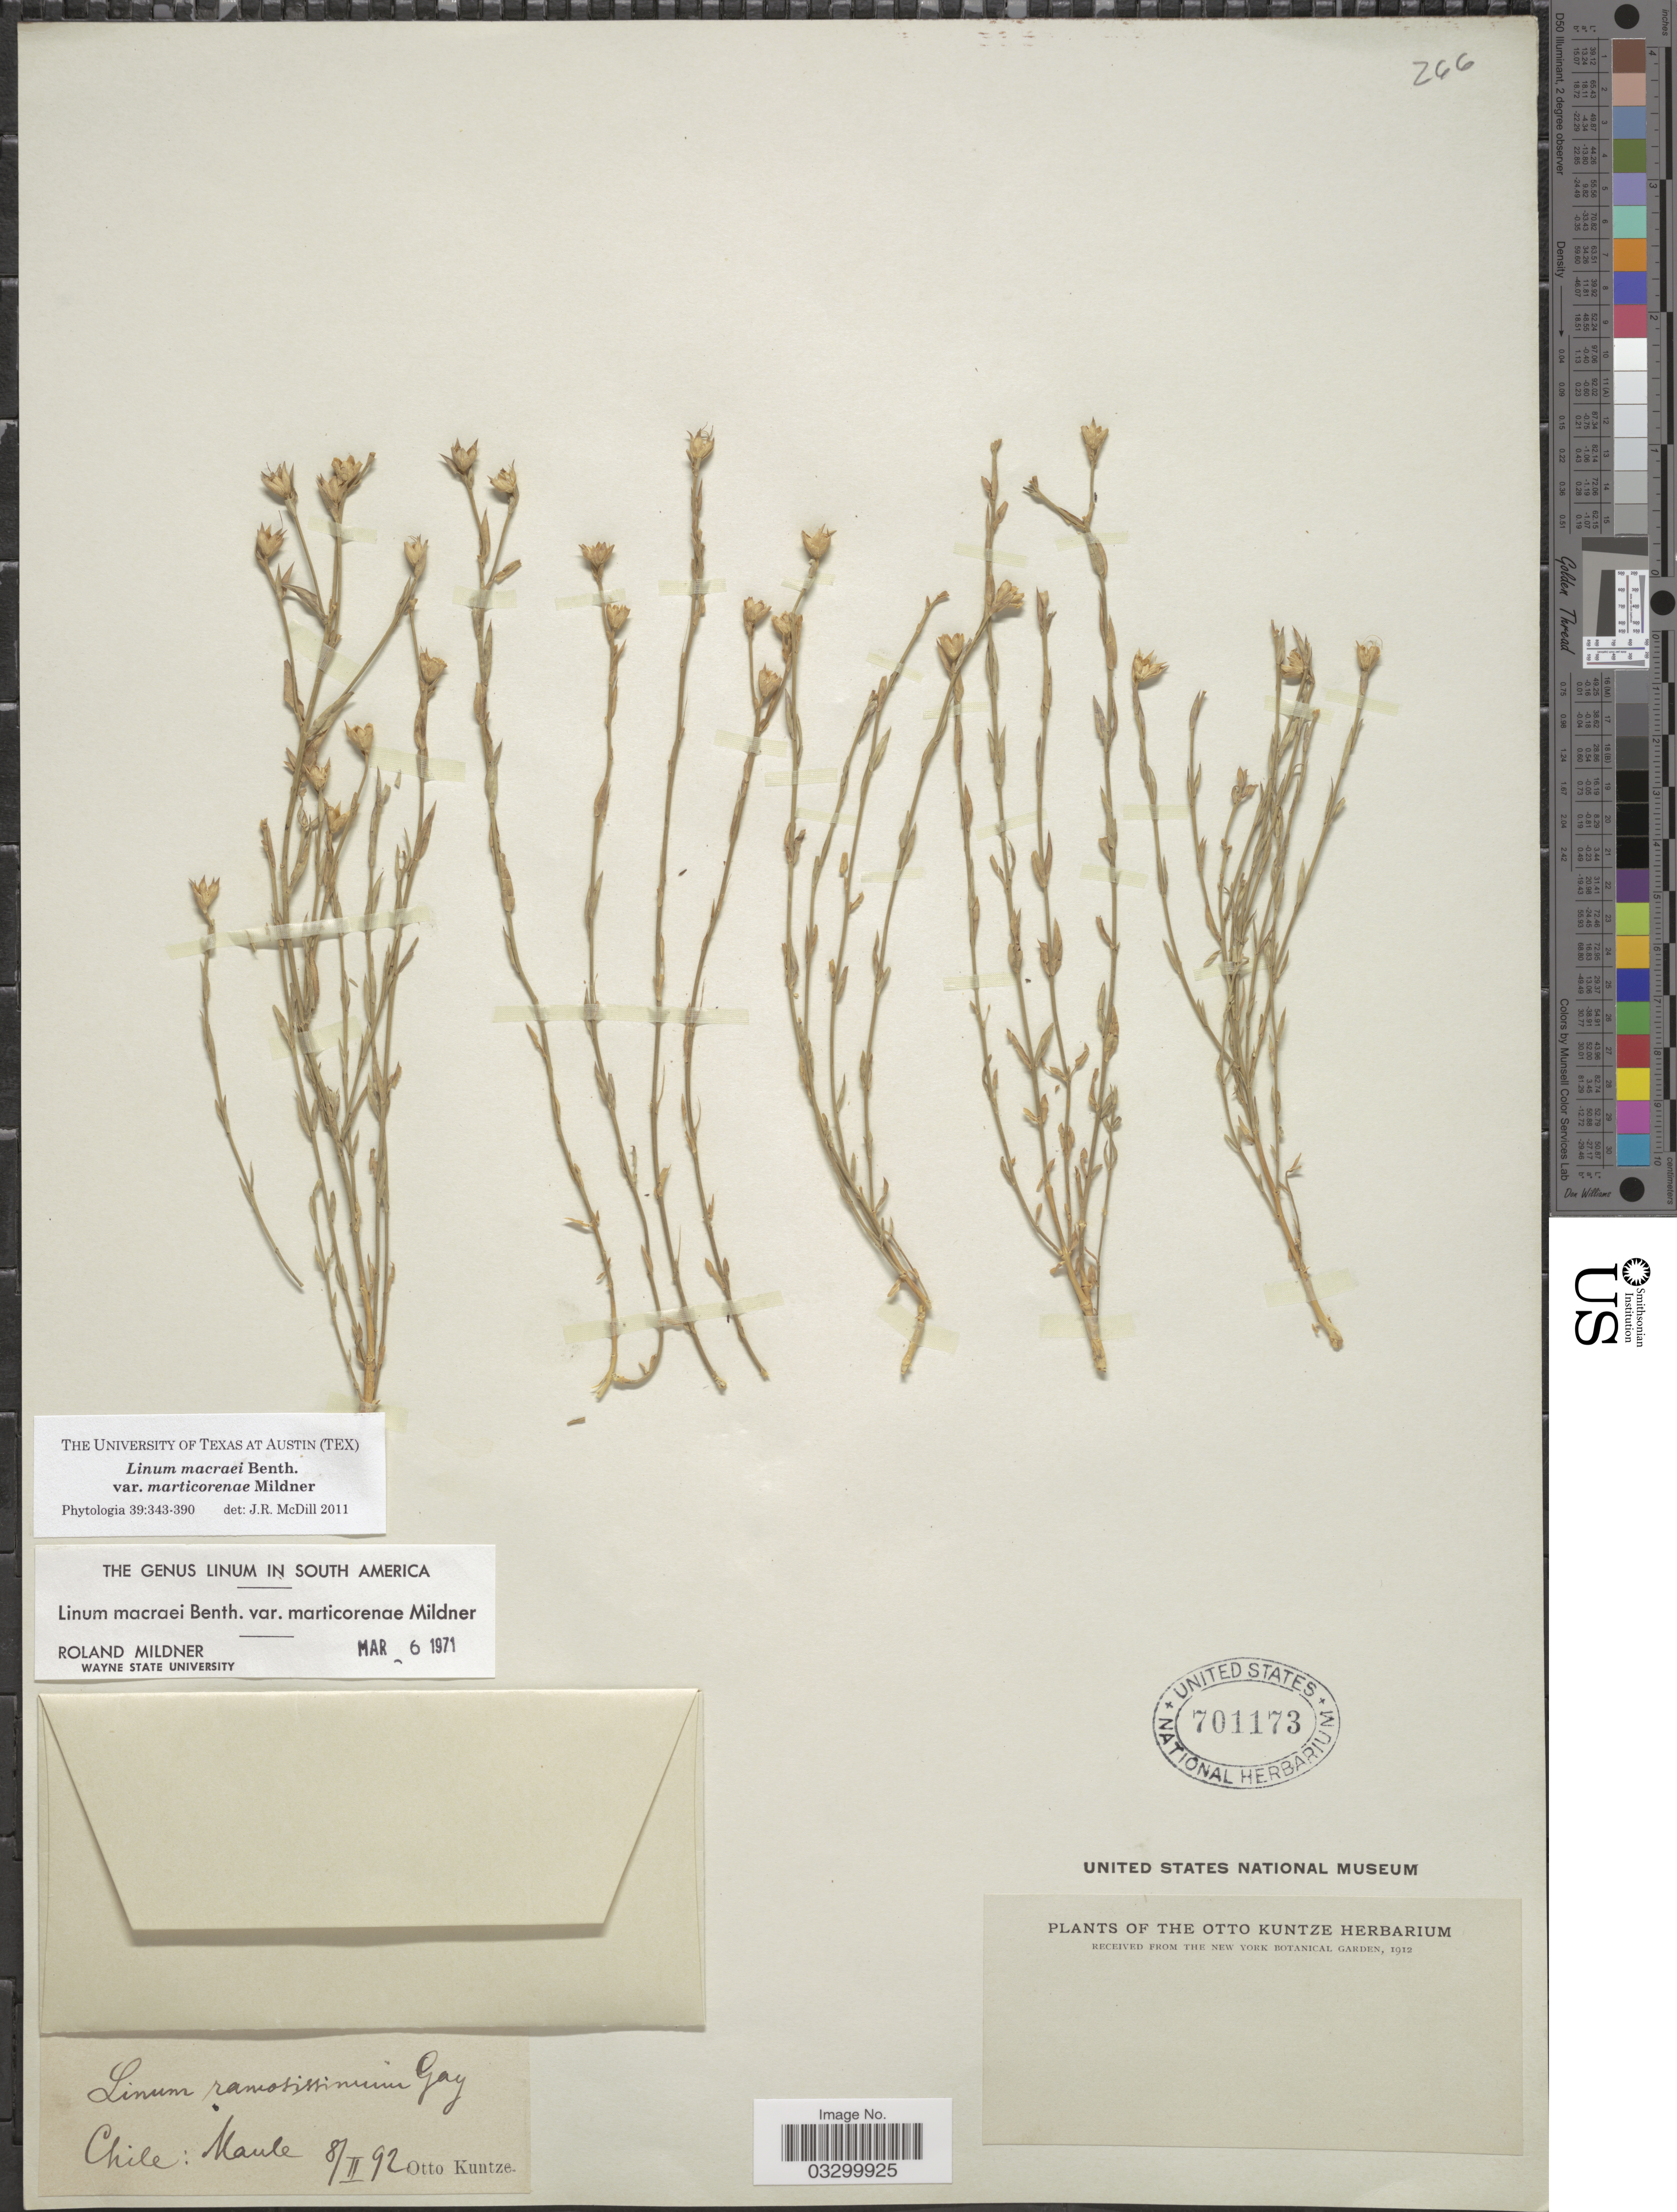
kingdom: Plantae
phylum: Tracheophyta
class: Magnoliopsida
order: Malpighiales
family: Linaceae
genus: Linum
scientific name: Linum macraei var. marticorenae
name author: Mildner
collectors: C.E.O. Kuntze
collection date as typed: Transcribed d/m/y: 8/2/92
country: Chile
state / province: Maule (VII)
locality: Maule.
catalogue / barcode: US 701173